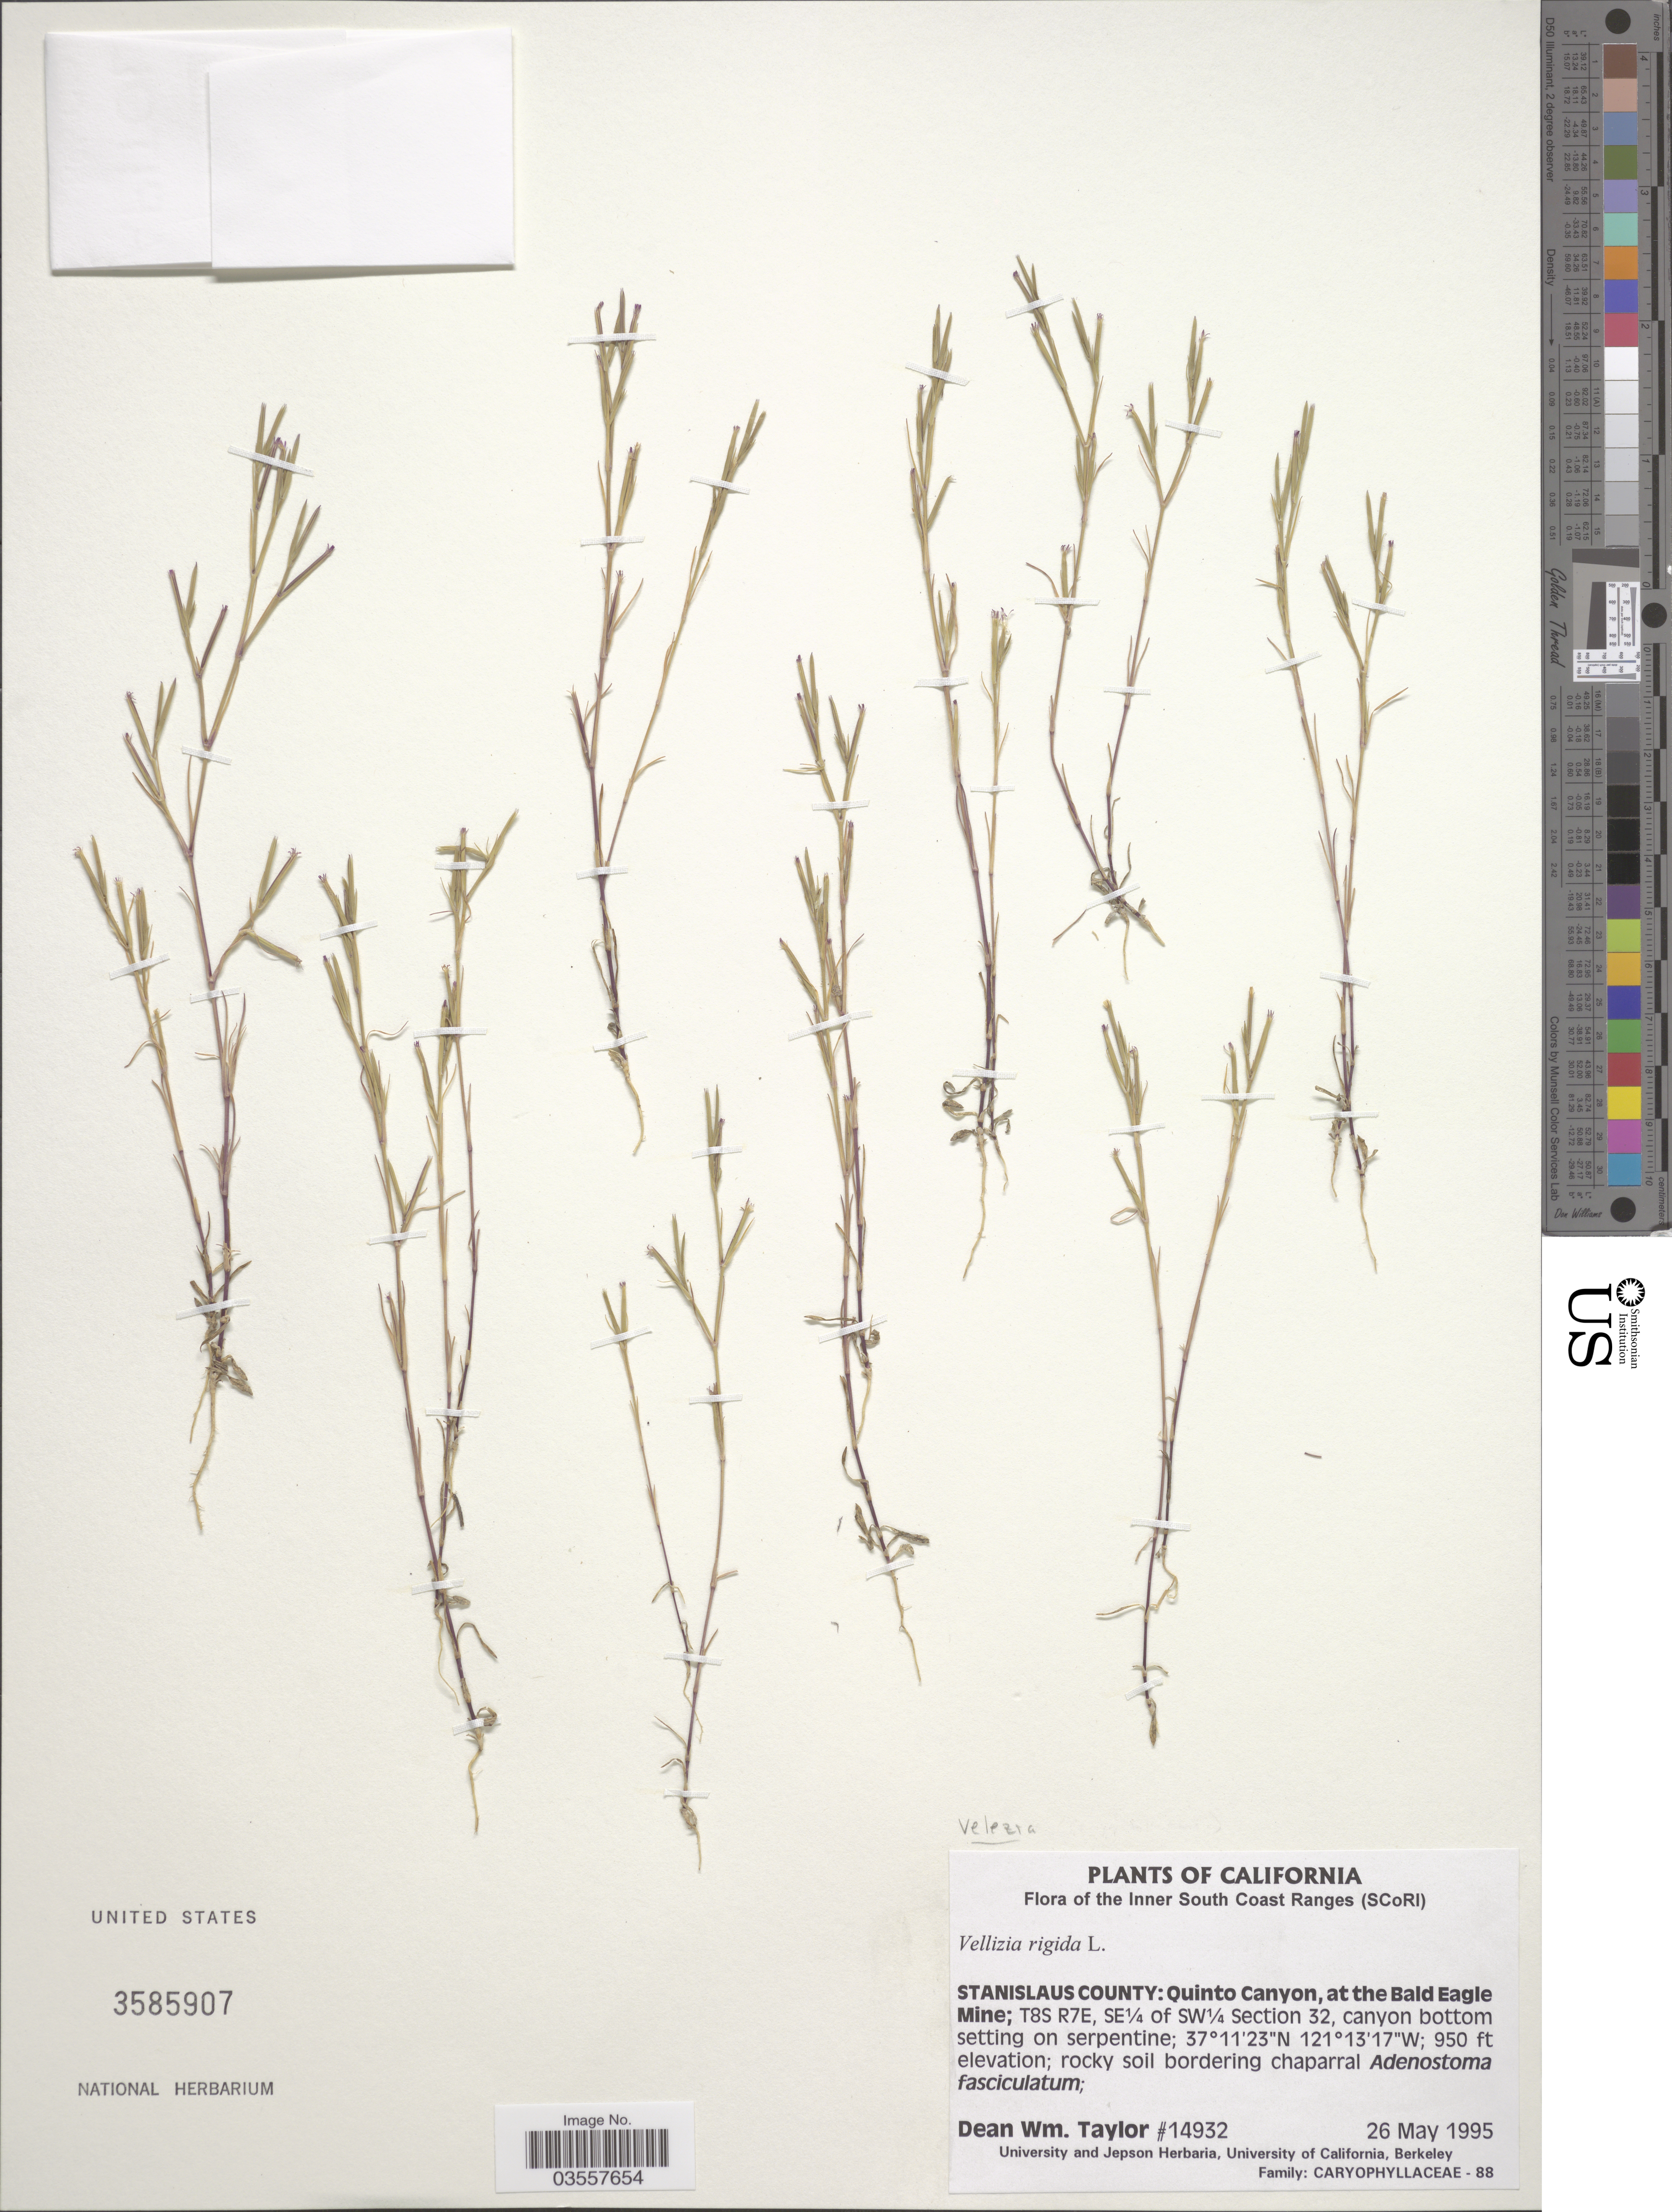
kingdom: Plantae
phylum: Tracheophyta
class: Magnoliopsida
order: Caryophyllales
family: Caryophyllaceae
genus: Dianthus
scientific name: Dianthus nudiflorus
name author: Griff.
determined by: Strong, Mark T., (BOT), Smithsonian Institution - National Museum of Natural History (UNITED STATES)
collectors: D. W. Taylor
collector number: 14932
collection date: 1995-05-26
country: United States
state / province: California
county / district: Stanislaus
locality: The Inner South Coast Ranges (SCoRI). Stanislaus County: Quinto Canyon, at the Bald Eagle Mine; T8S R7E, SE¼ of SW¼ Section 32, canyon bottom.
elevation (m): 290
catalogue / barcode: US 3585907